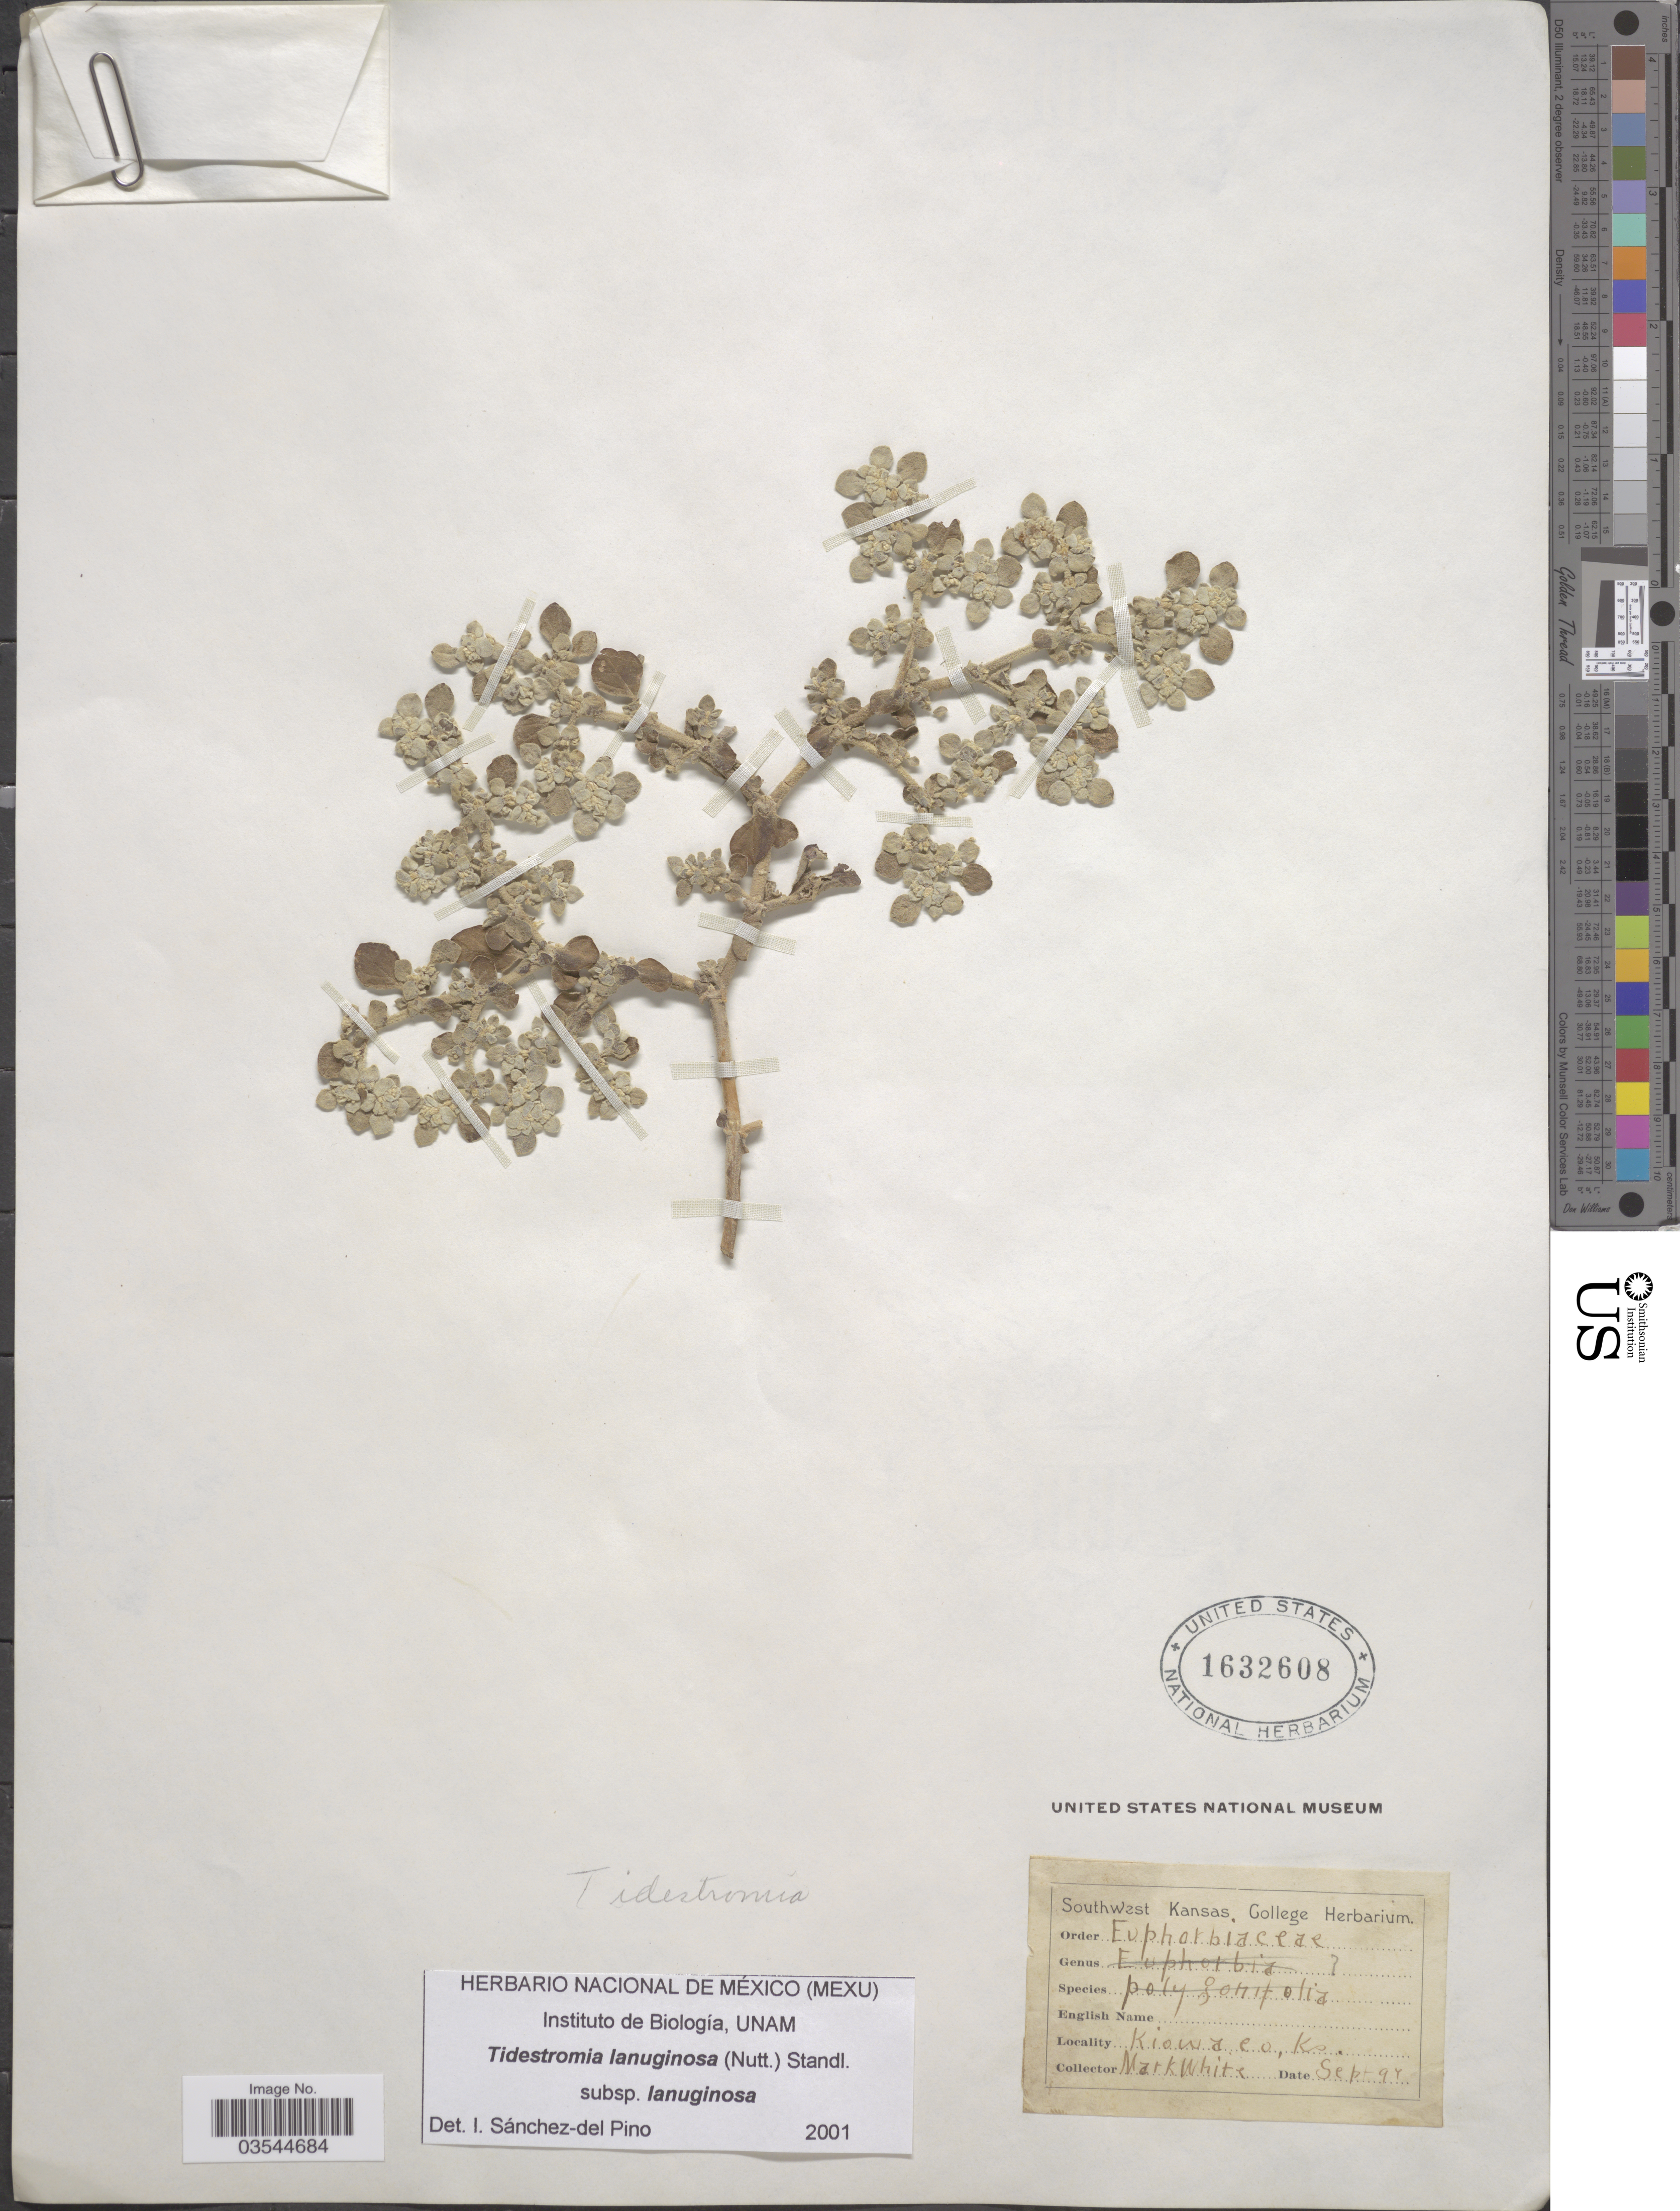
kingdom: Plantae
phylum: Tracheophyta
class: Magnoliopsida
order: Caryophyllales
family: Amaranthaceae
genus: Tidestromia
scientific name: Tidestromia lanuginosa subsp. lanuginosa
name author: (Nutt.) Standl.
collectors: M. White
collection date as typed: Transcribed d/m/y: /9/94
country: United States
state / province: Kansas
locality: Kiowa Co.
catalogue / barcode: US 1632608